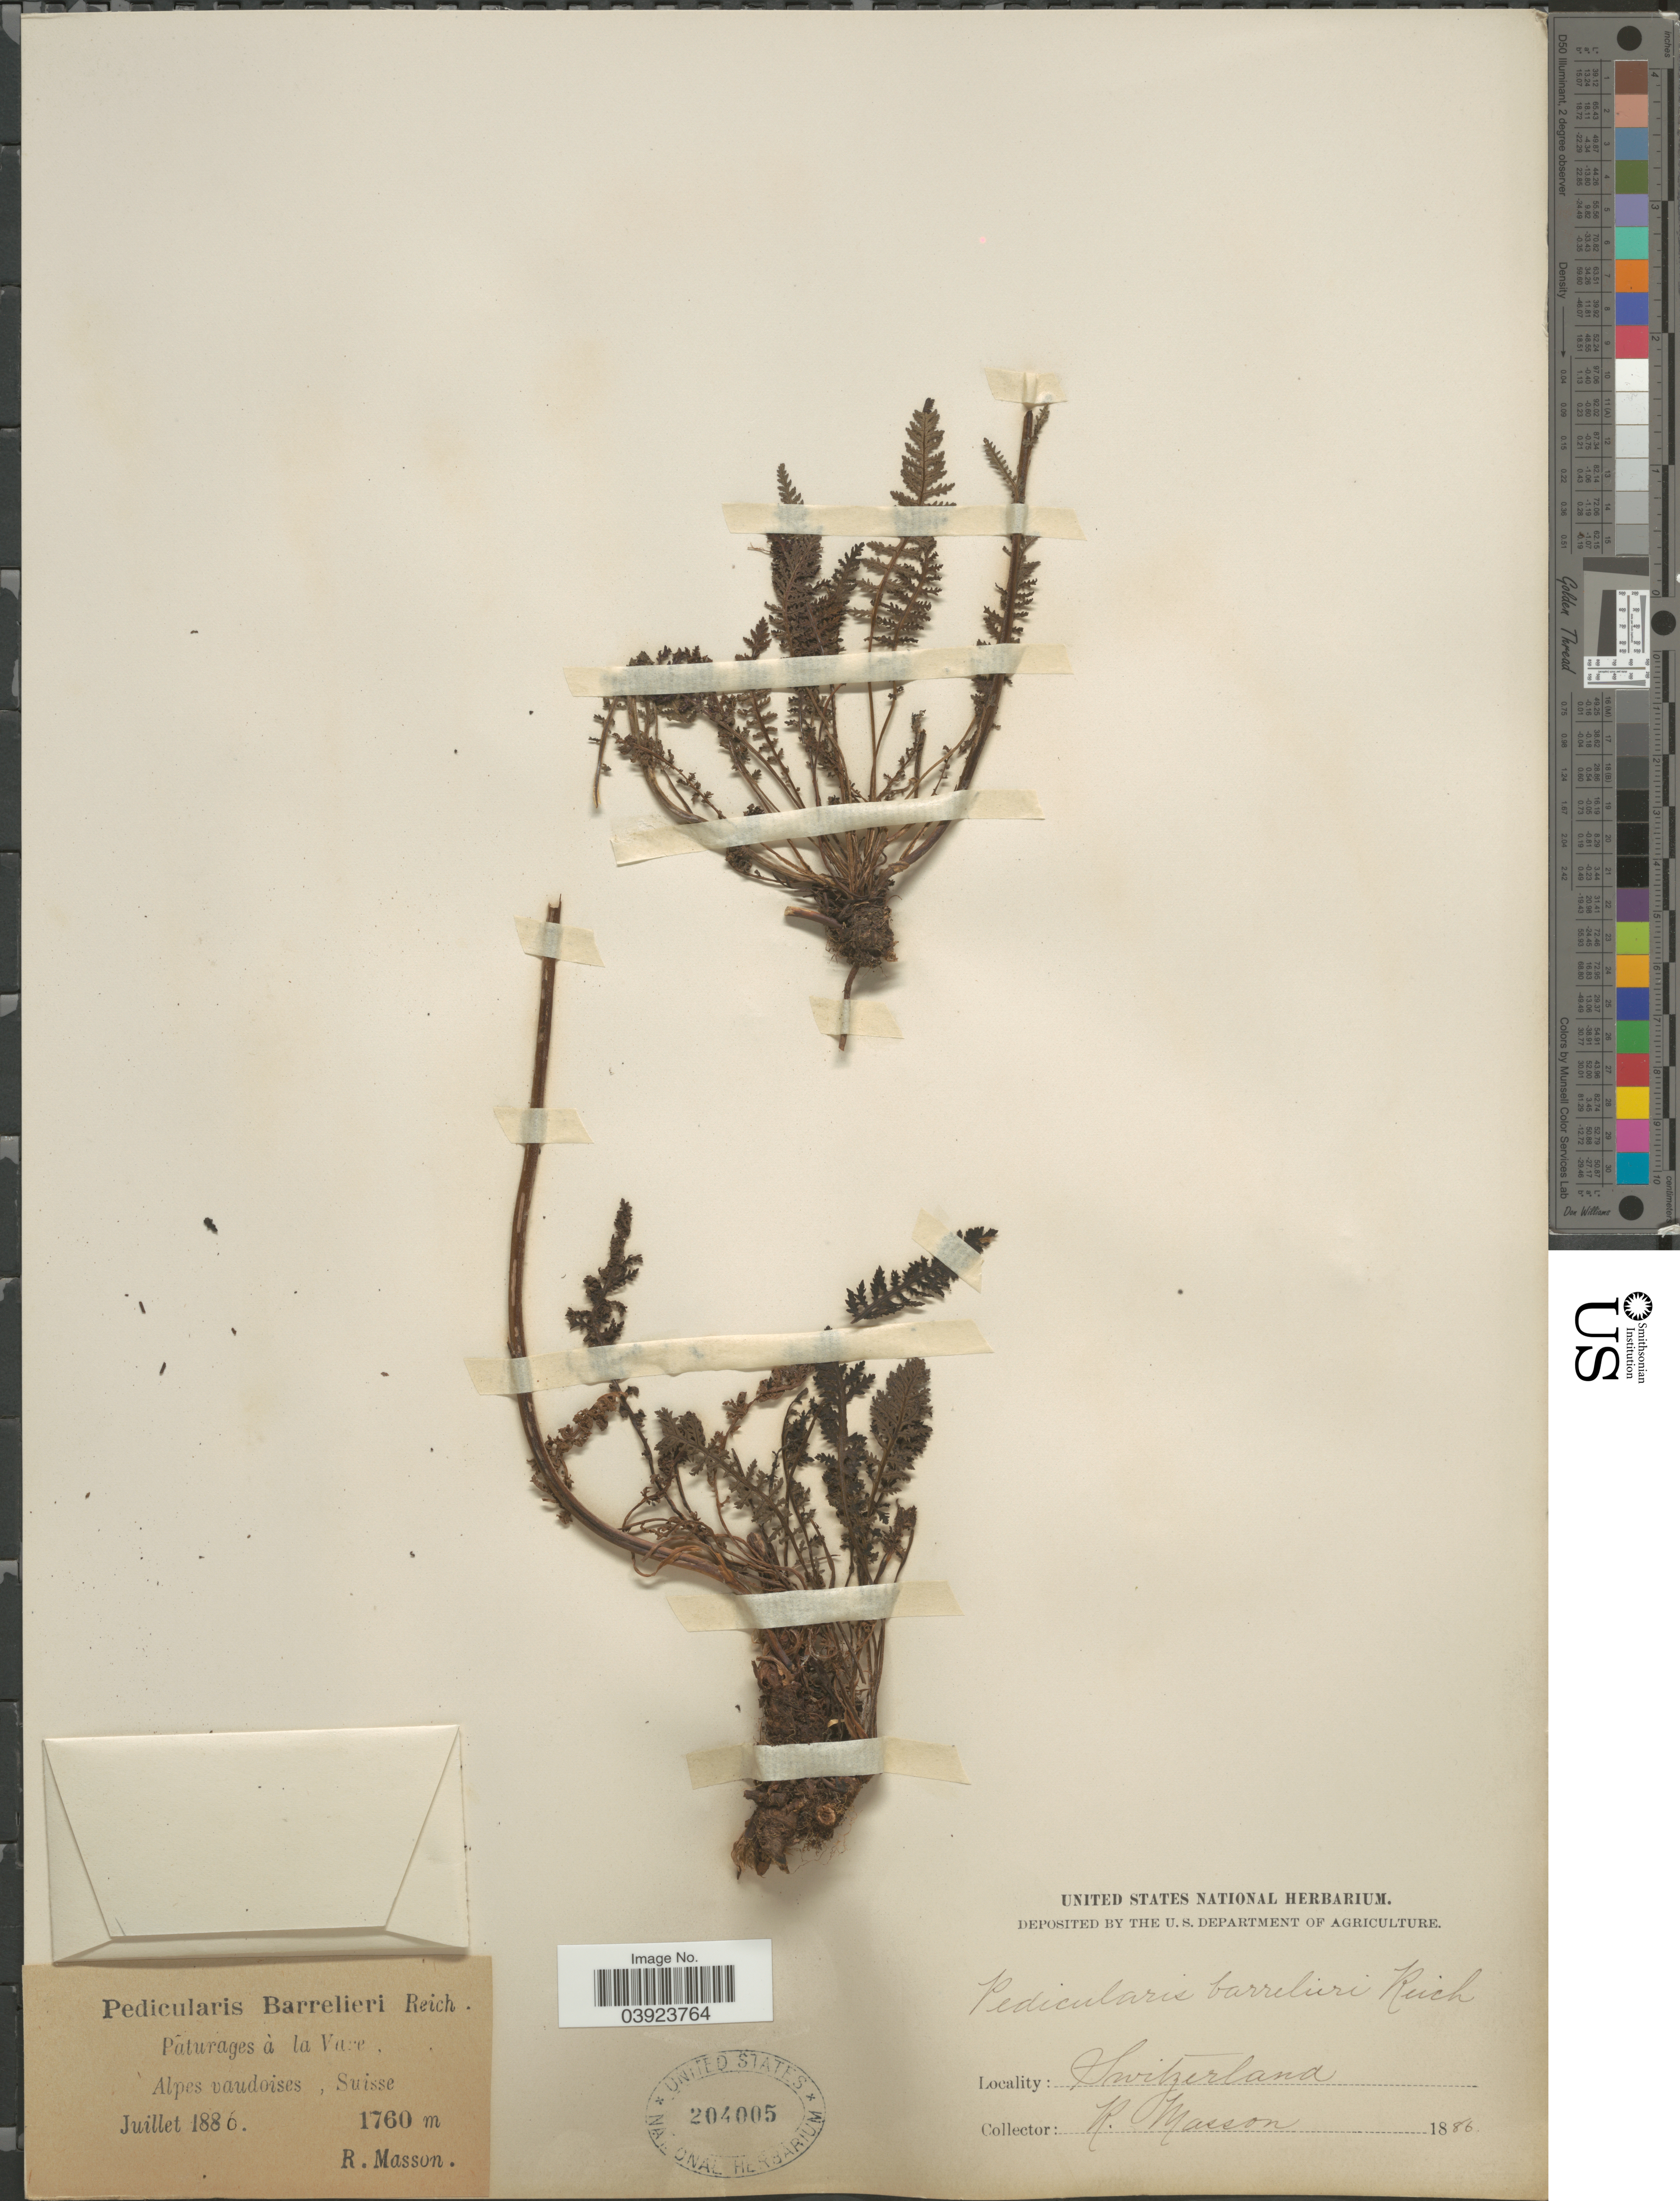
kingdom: Plantae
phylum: Tracheophyta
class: Magnoliopsida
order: Lamiales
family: Orobanchaceae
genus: Pedicularis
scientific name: Pedicularis barrelieri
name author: Rchb. f.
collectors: R. Masson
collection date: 1886-07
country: Switzerland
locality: Pâturages à la Vare, Alpes vaudoises, Suisse.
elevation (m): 1760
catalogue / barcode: US 204005